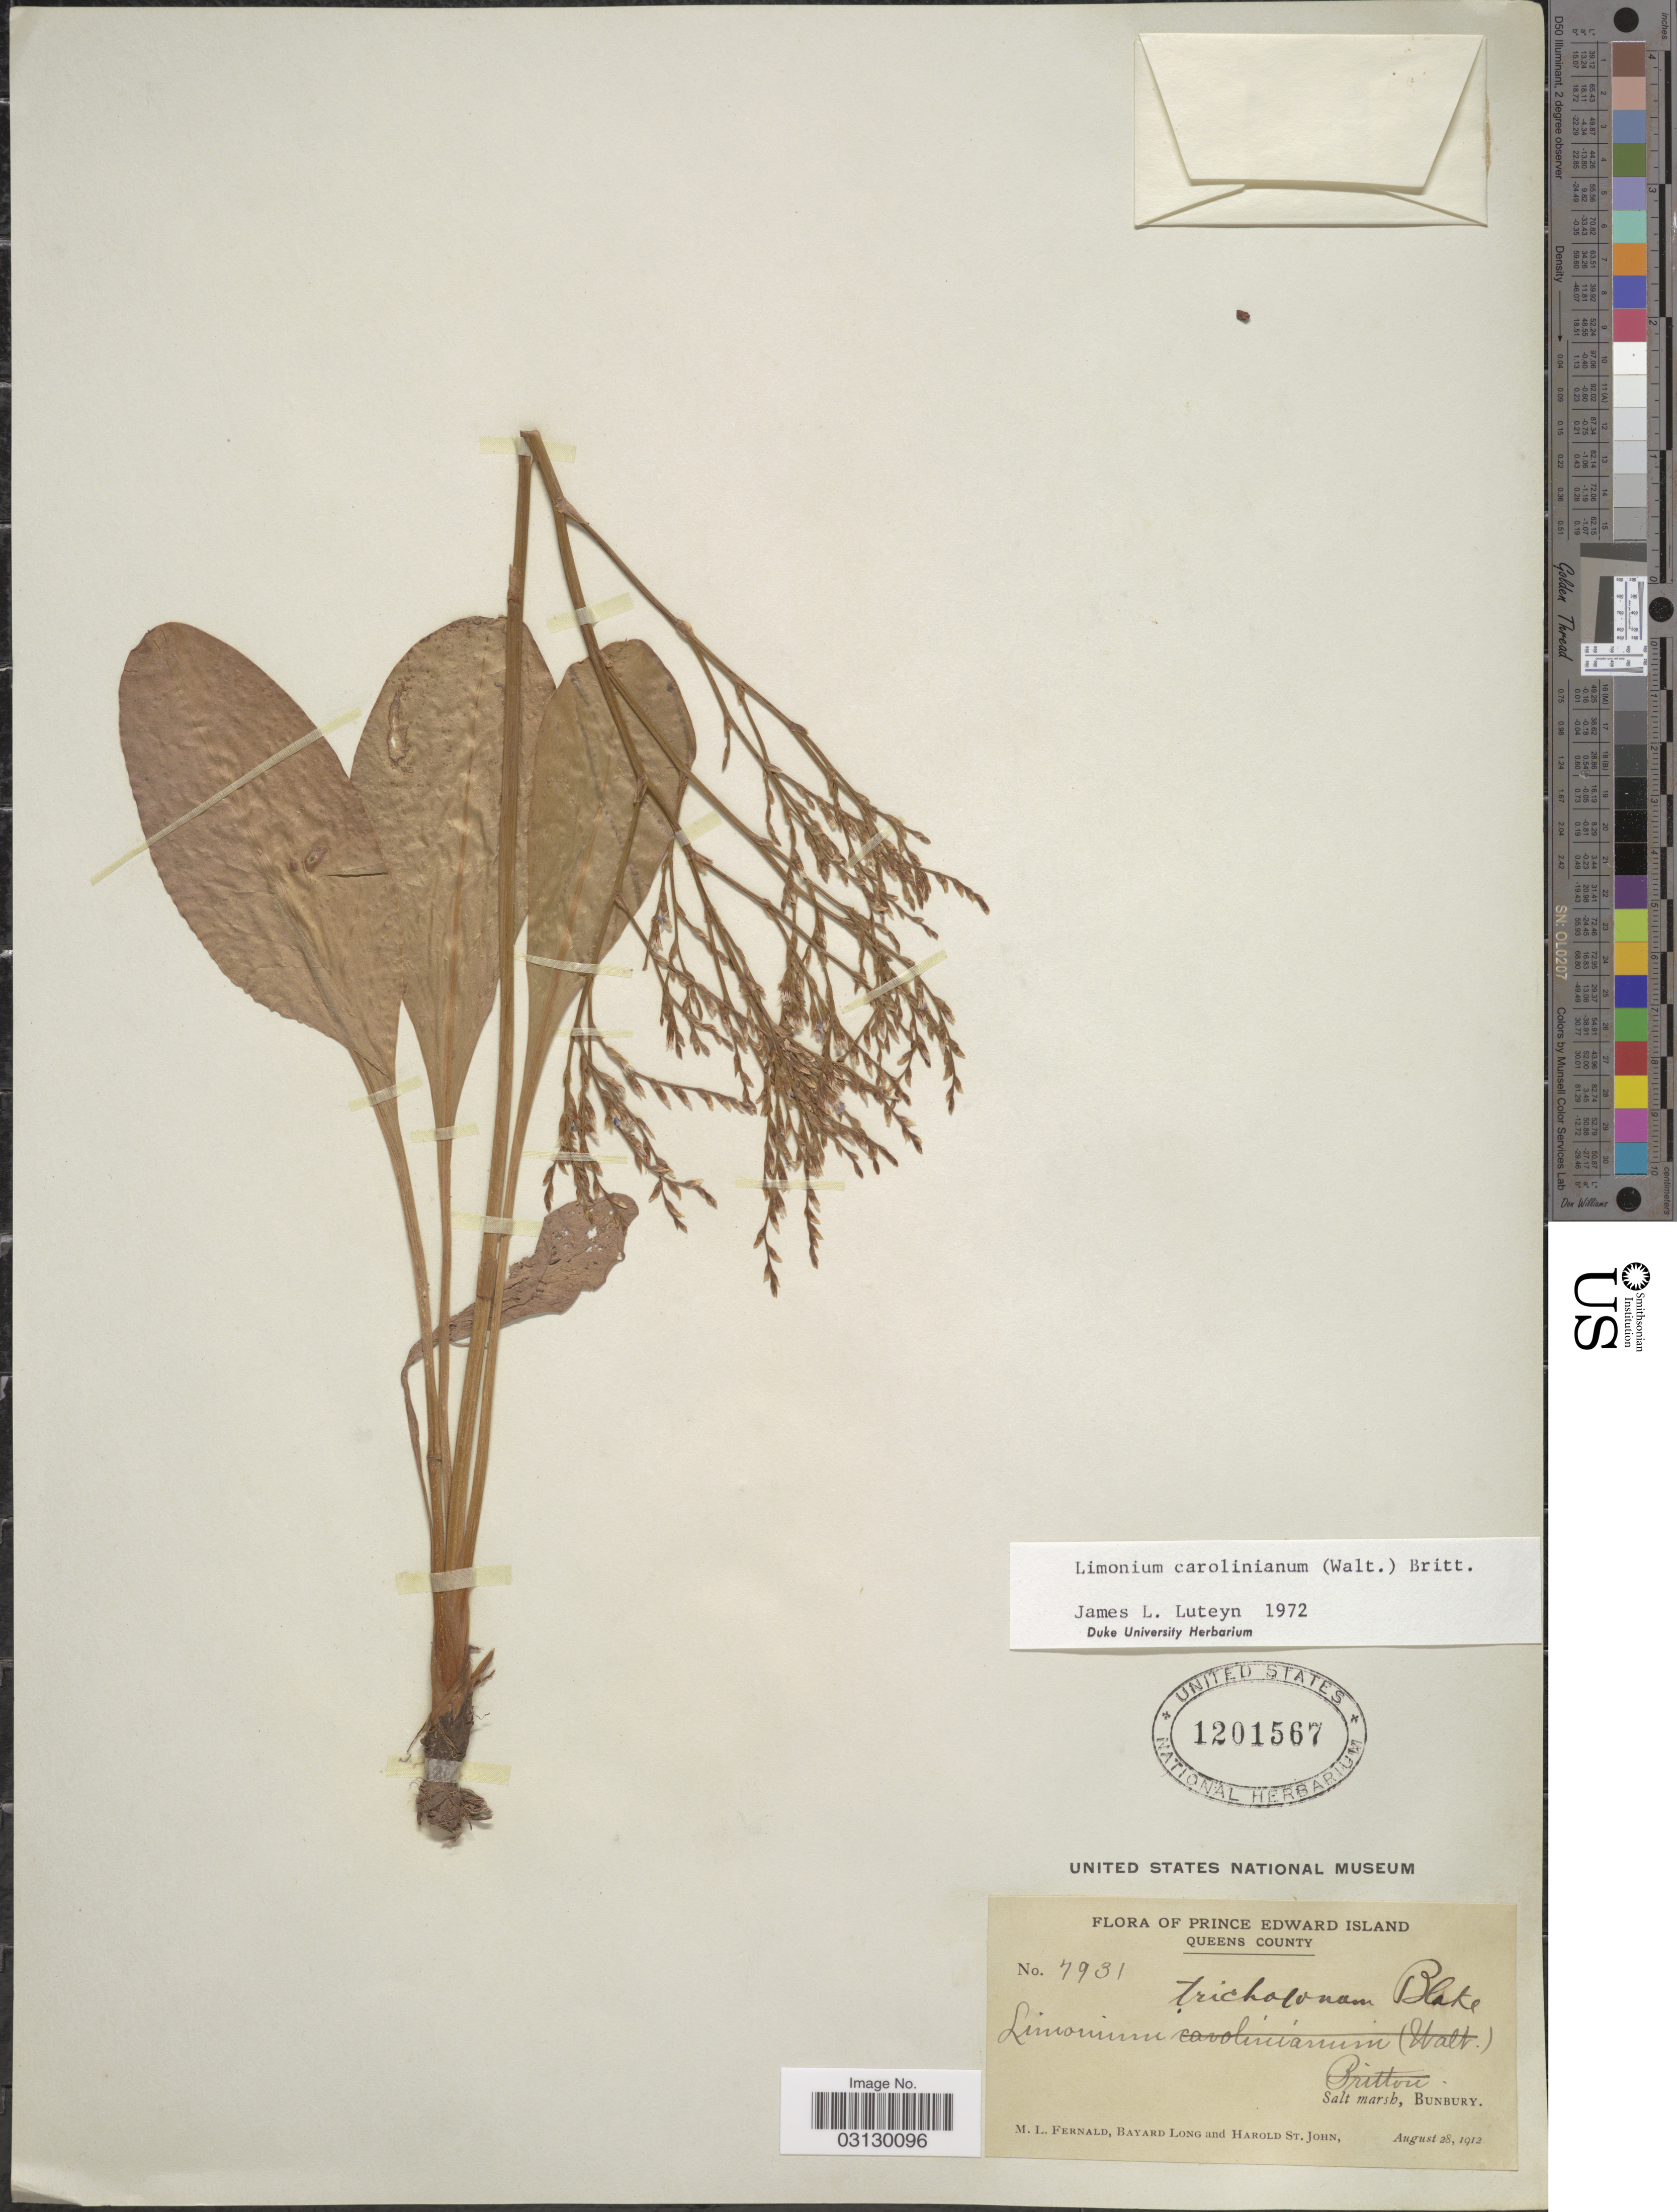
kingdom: Plantae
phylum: Tracheophyta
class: Magnoliopsida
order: Caryophyllales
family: Plumbaginaceae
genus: Limonium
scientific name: Limonium carolinianum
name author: (Walter) Britton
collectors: M. L. Fernald, B. Long & H. St. John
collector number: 7931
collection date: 1912-08-28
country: Canada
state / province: Prince Edward Island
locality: Queens County. Salt marsh, Bunbury.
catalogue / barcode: US 1201567